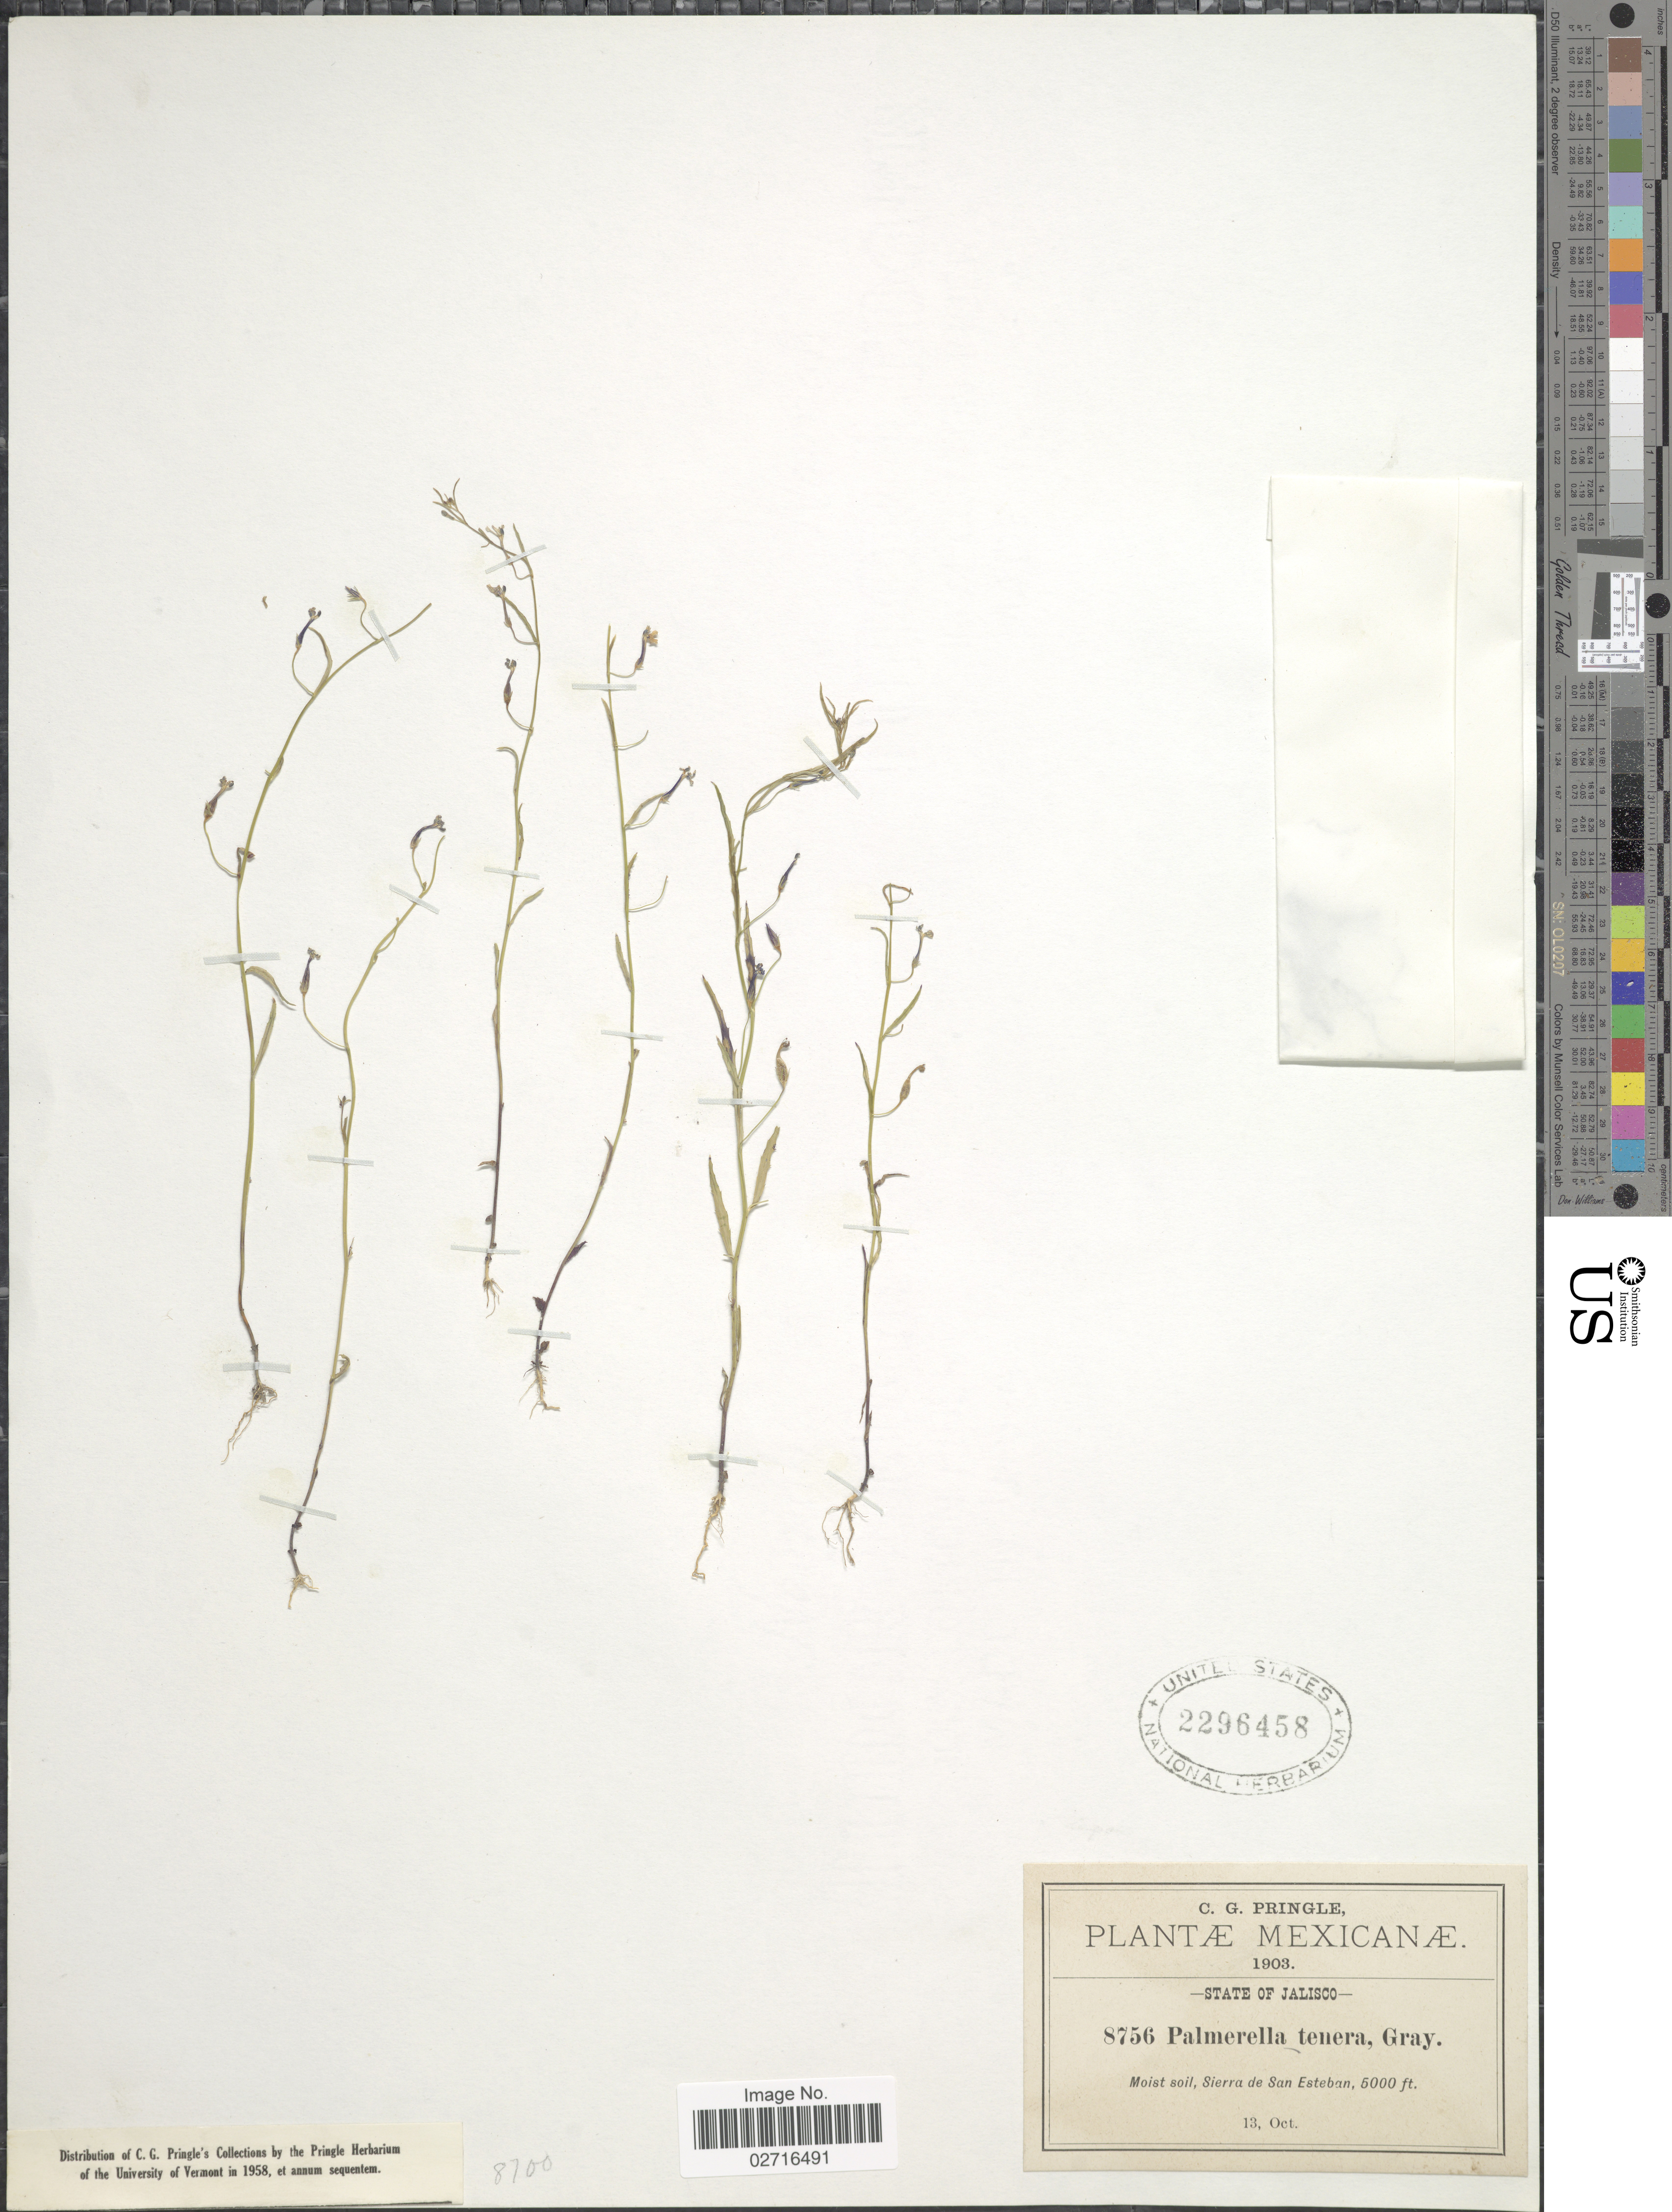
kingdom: Plantae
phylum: Tracheophyta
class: Magnoliopsida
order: Asterales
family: Campanulaceae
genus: Palmerella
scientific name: Palmerella tenera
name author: A. Gray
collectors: C. G. Pringle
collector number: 8756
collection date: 1903-10-13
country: Mexico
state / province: Jalisco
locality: Moist soil, Sierra de San Esteban.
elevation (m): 1524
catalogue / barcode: US 2296458